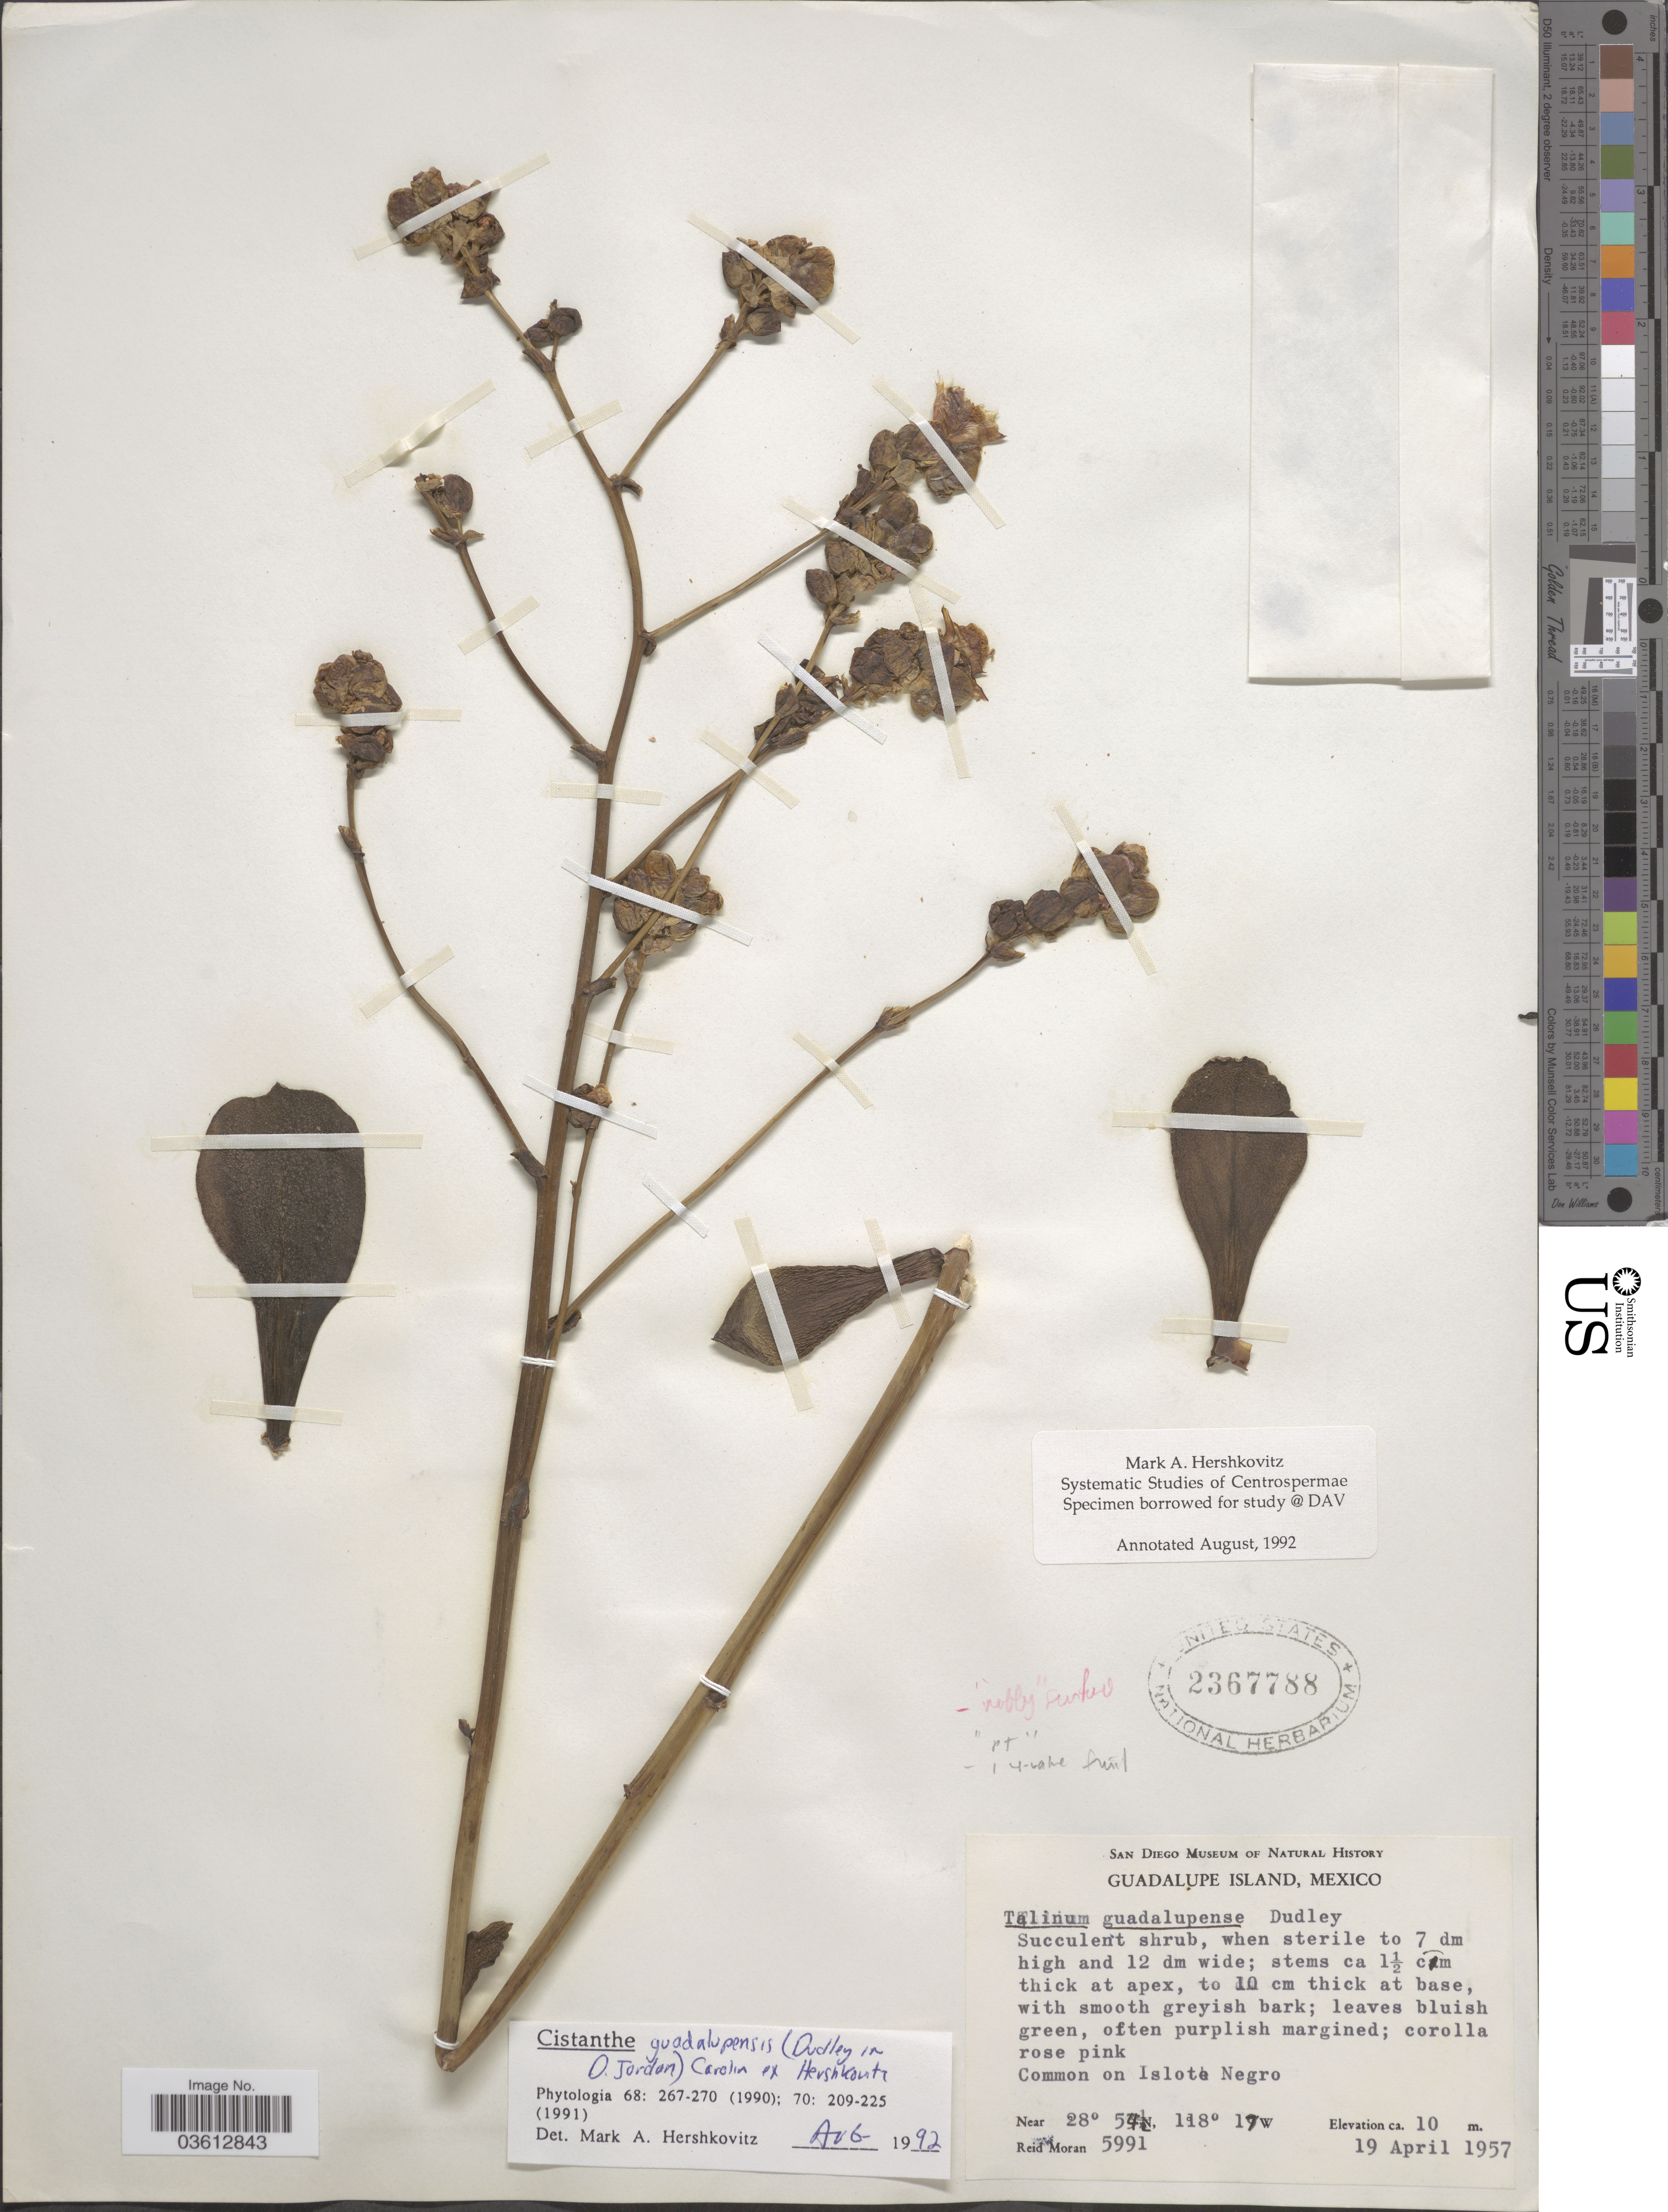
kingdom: Plantae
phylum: Tracheophyta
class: Magnoliopsida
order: Caryophyllales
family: Montiaceae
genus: Cistanthe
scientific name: Cistanthe guadalupensis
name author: (M.G. Dudley) Carolin ex Hershk.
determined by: Strong, Mark T., (BOT), Smithsonian Institution - National Museum of Natural History (UNITED STATES)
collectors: R. Moran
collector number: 5991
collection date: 1957-04-19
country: Mexico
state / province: Baja California Norte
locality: Guadalupe Island. On Islote Negro.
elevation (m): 10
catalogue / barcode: US 2367788